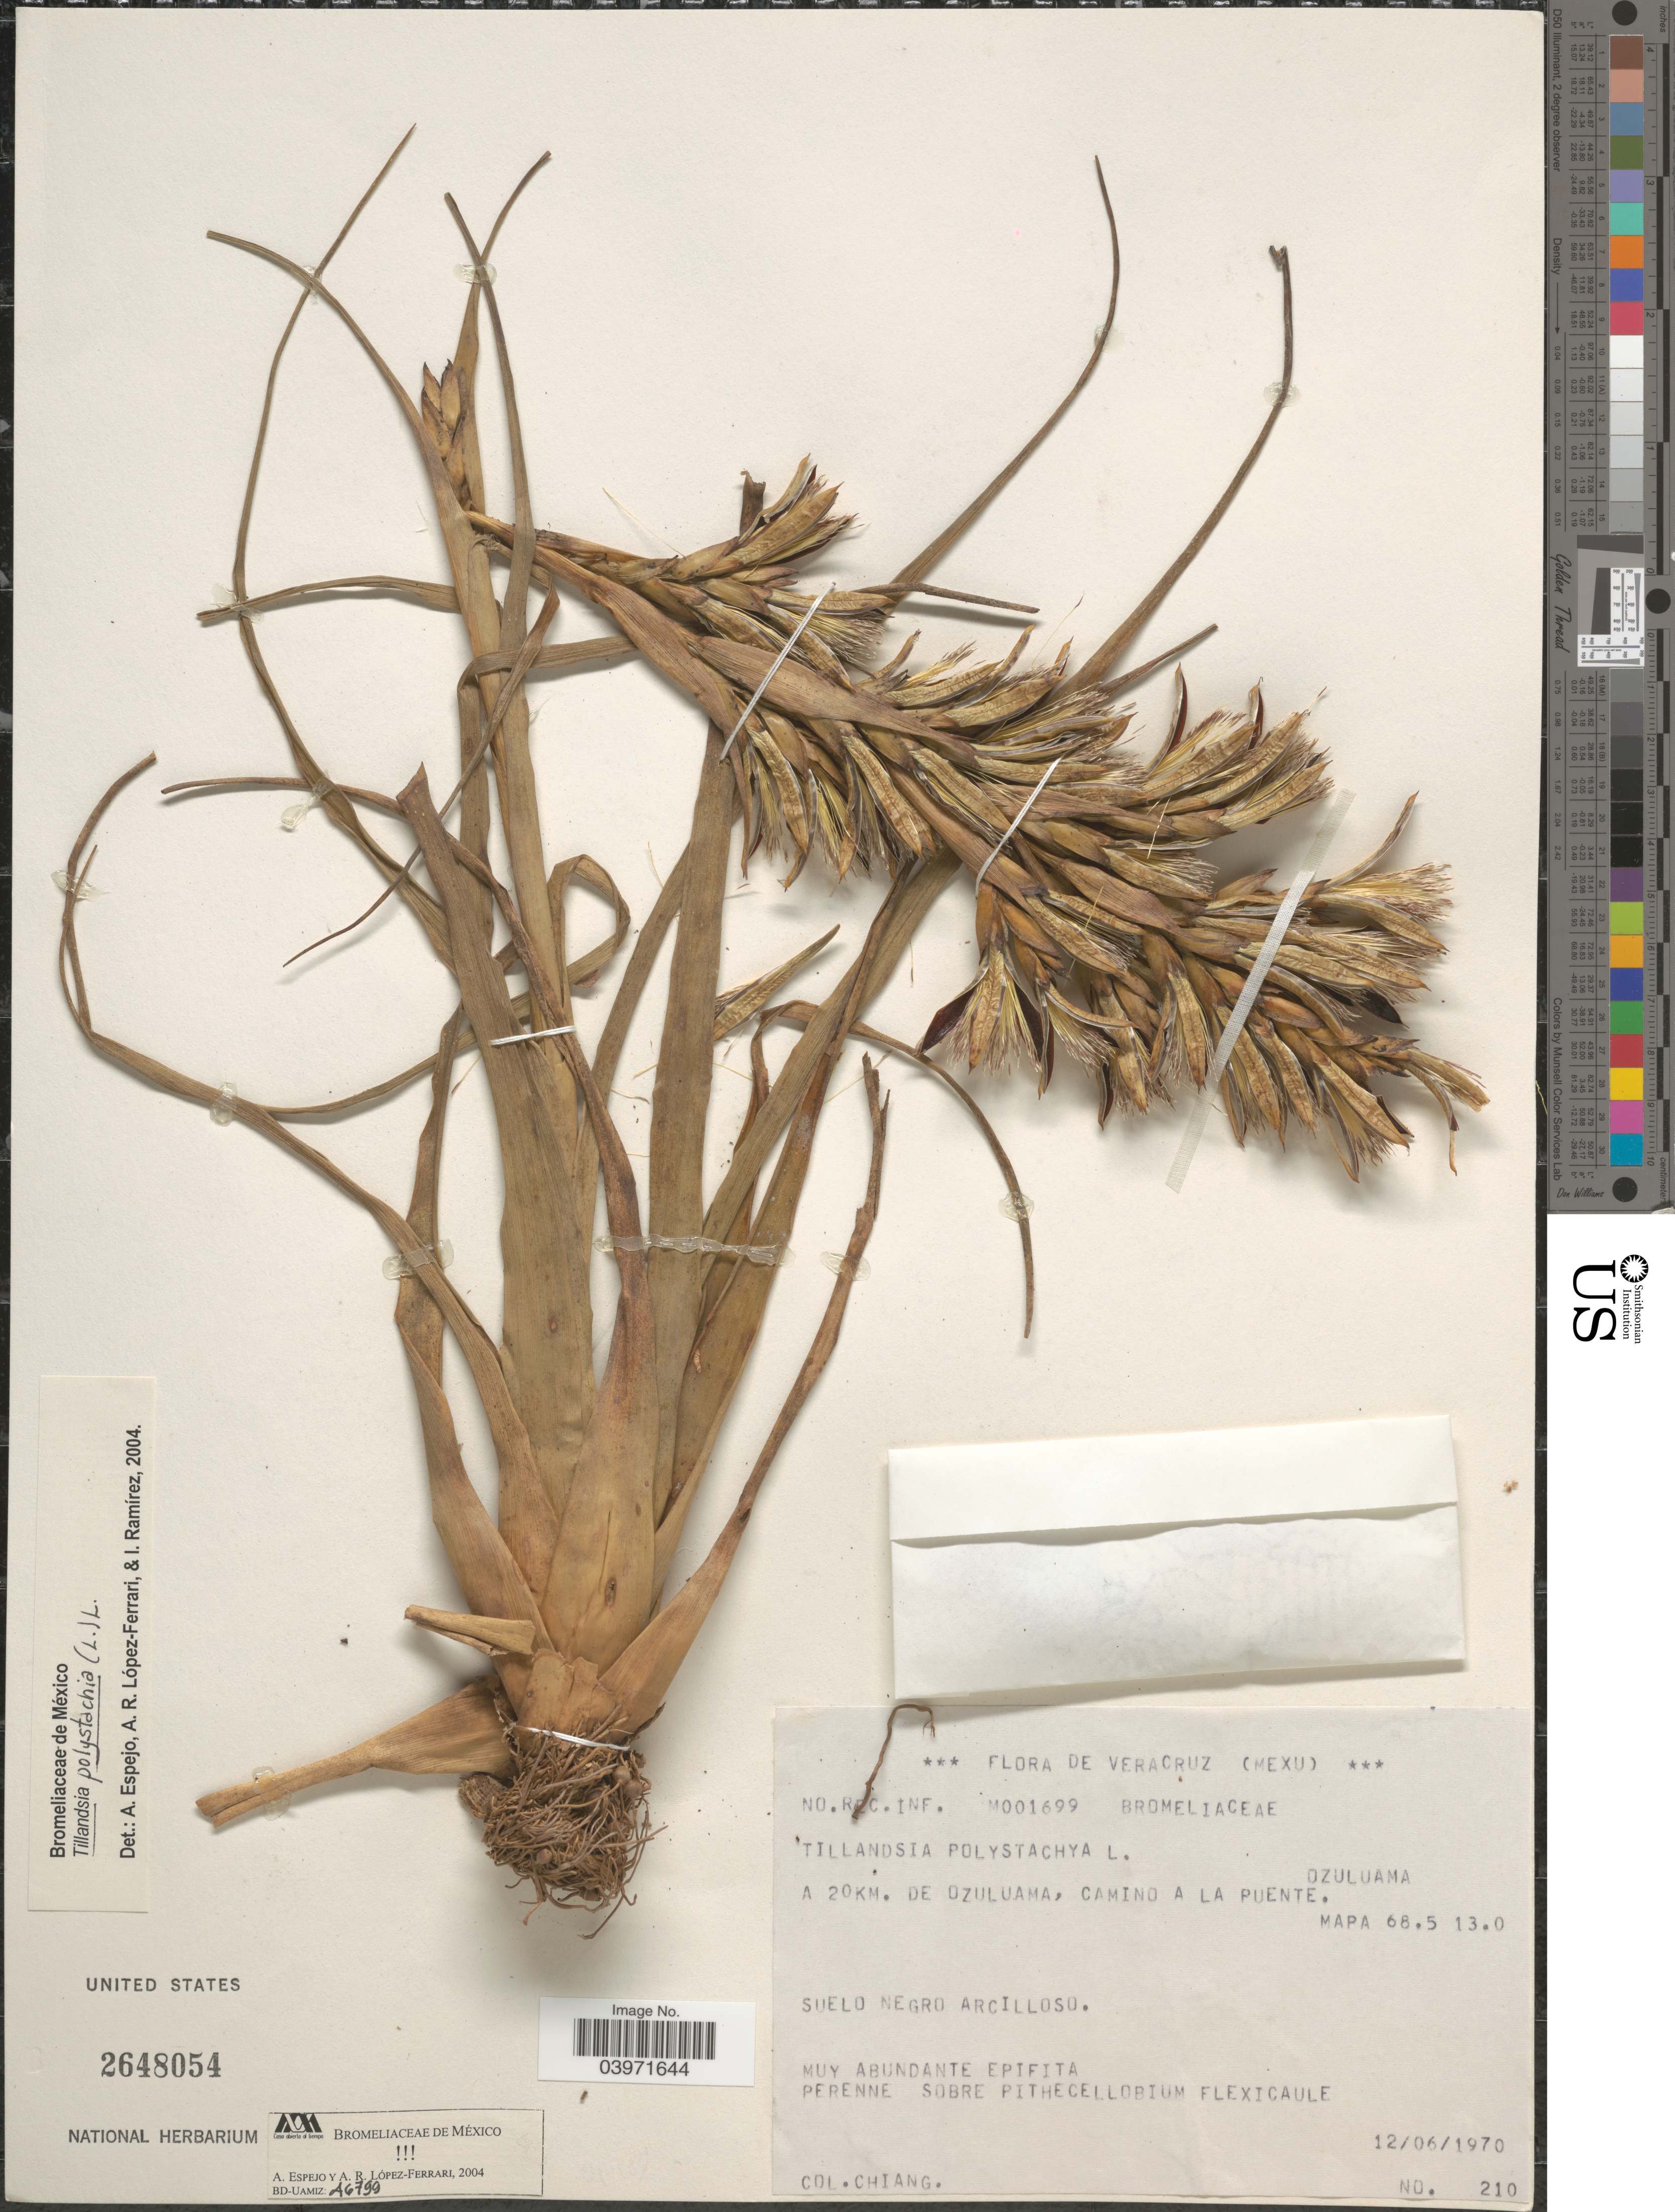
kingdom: Plantae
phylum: Tracheophyta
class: Liliopsida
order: Poales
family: Bromeliaceae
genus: Tillandsia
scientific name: Tillandsia polystachia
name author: (L.) L.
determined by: Espejo, Adolfo; López Ferrari, Ana R.; Ramírez M., Ivon M.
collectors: -. Chiang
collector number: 210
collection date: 1970-06-12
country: Mexico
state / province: Veracruz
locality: Veracruz. Ozuluama. A 20km. De Ozuluama, camino a La Puente. Mapa 68.5 13.0.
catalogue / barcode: US 2648054